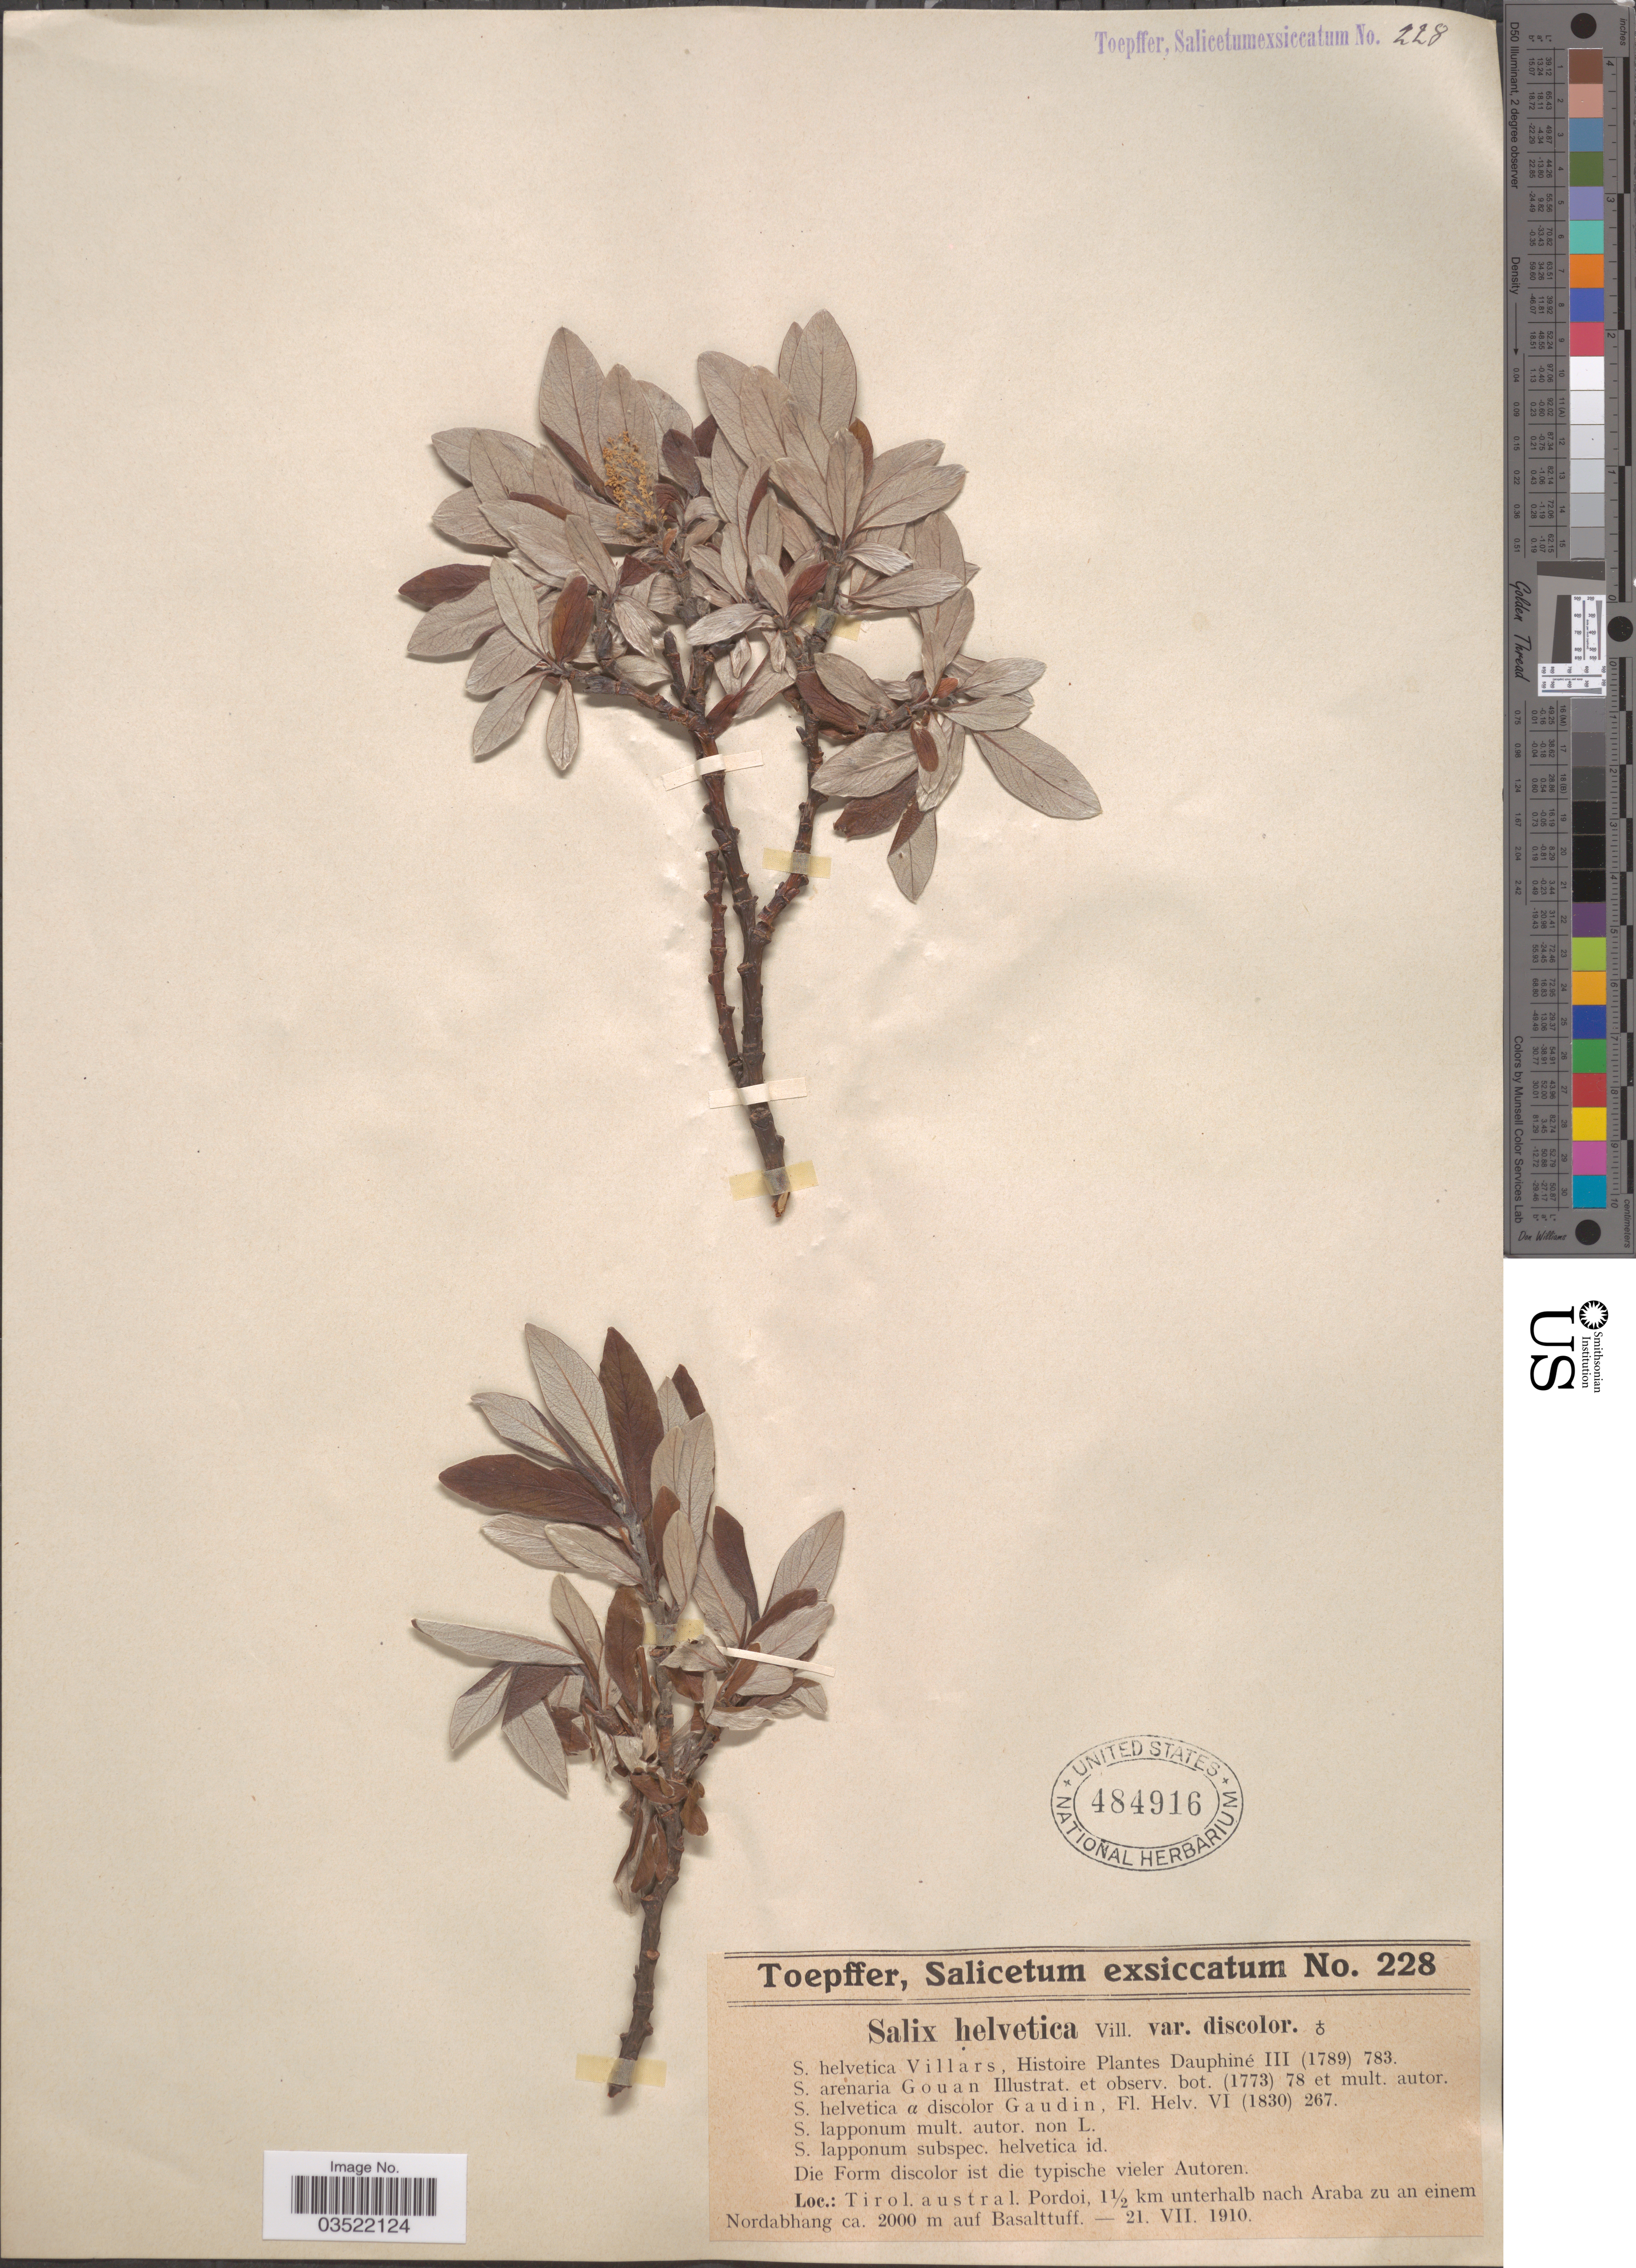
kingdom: Plantae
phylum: Tracheophyta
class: Magnoliopsida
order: Malpighiales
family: Salicaceae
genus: Salix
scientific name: Salix helvetica var. discolor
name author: Gaudin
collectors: A. Toepffer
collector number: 228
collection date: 1910-07-21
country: Austria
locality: Tirol. austral. Pordoi, 1½ km unterhalb nach Araba zu an einem Nordabhang auf Basalttuff.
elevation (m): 2000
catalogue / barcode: US 484916